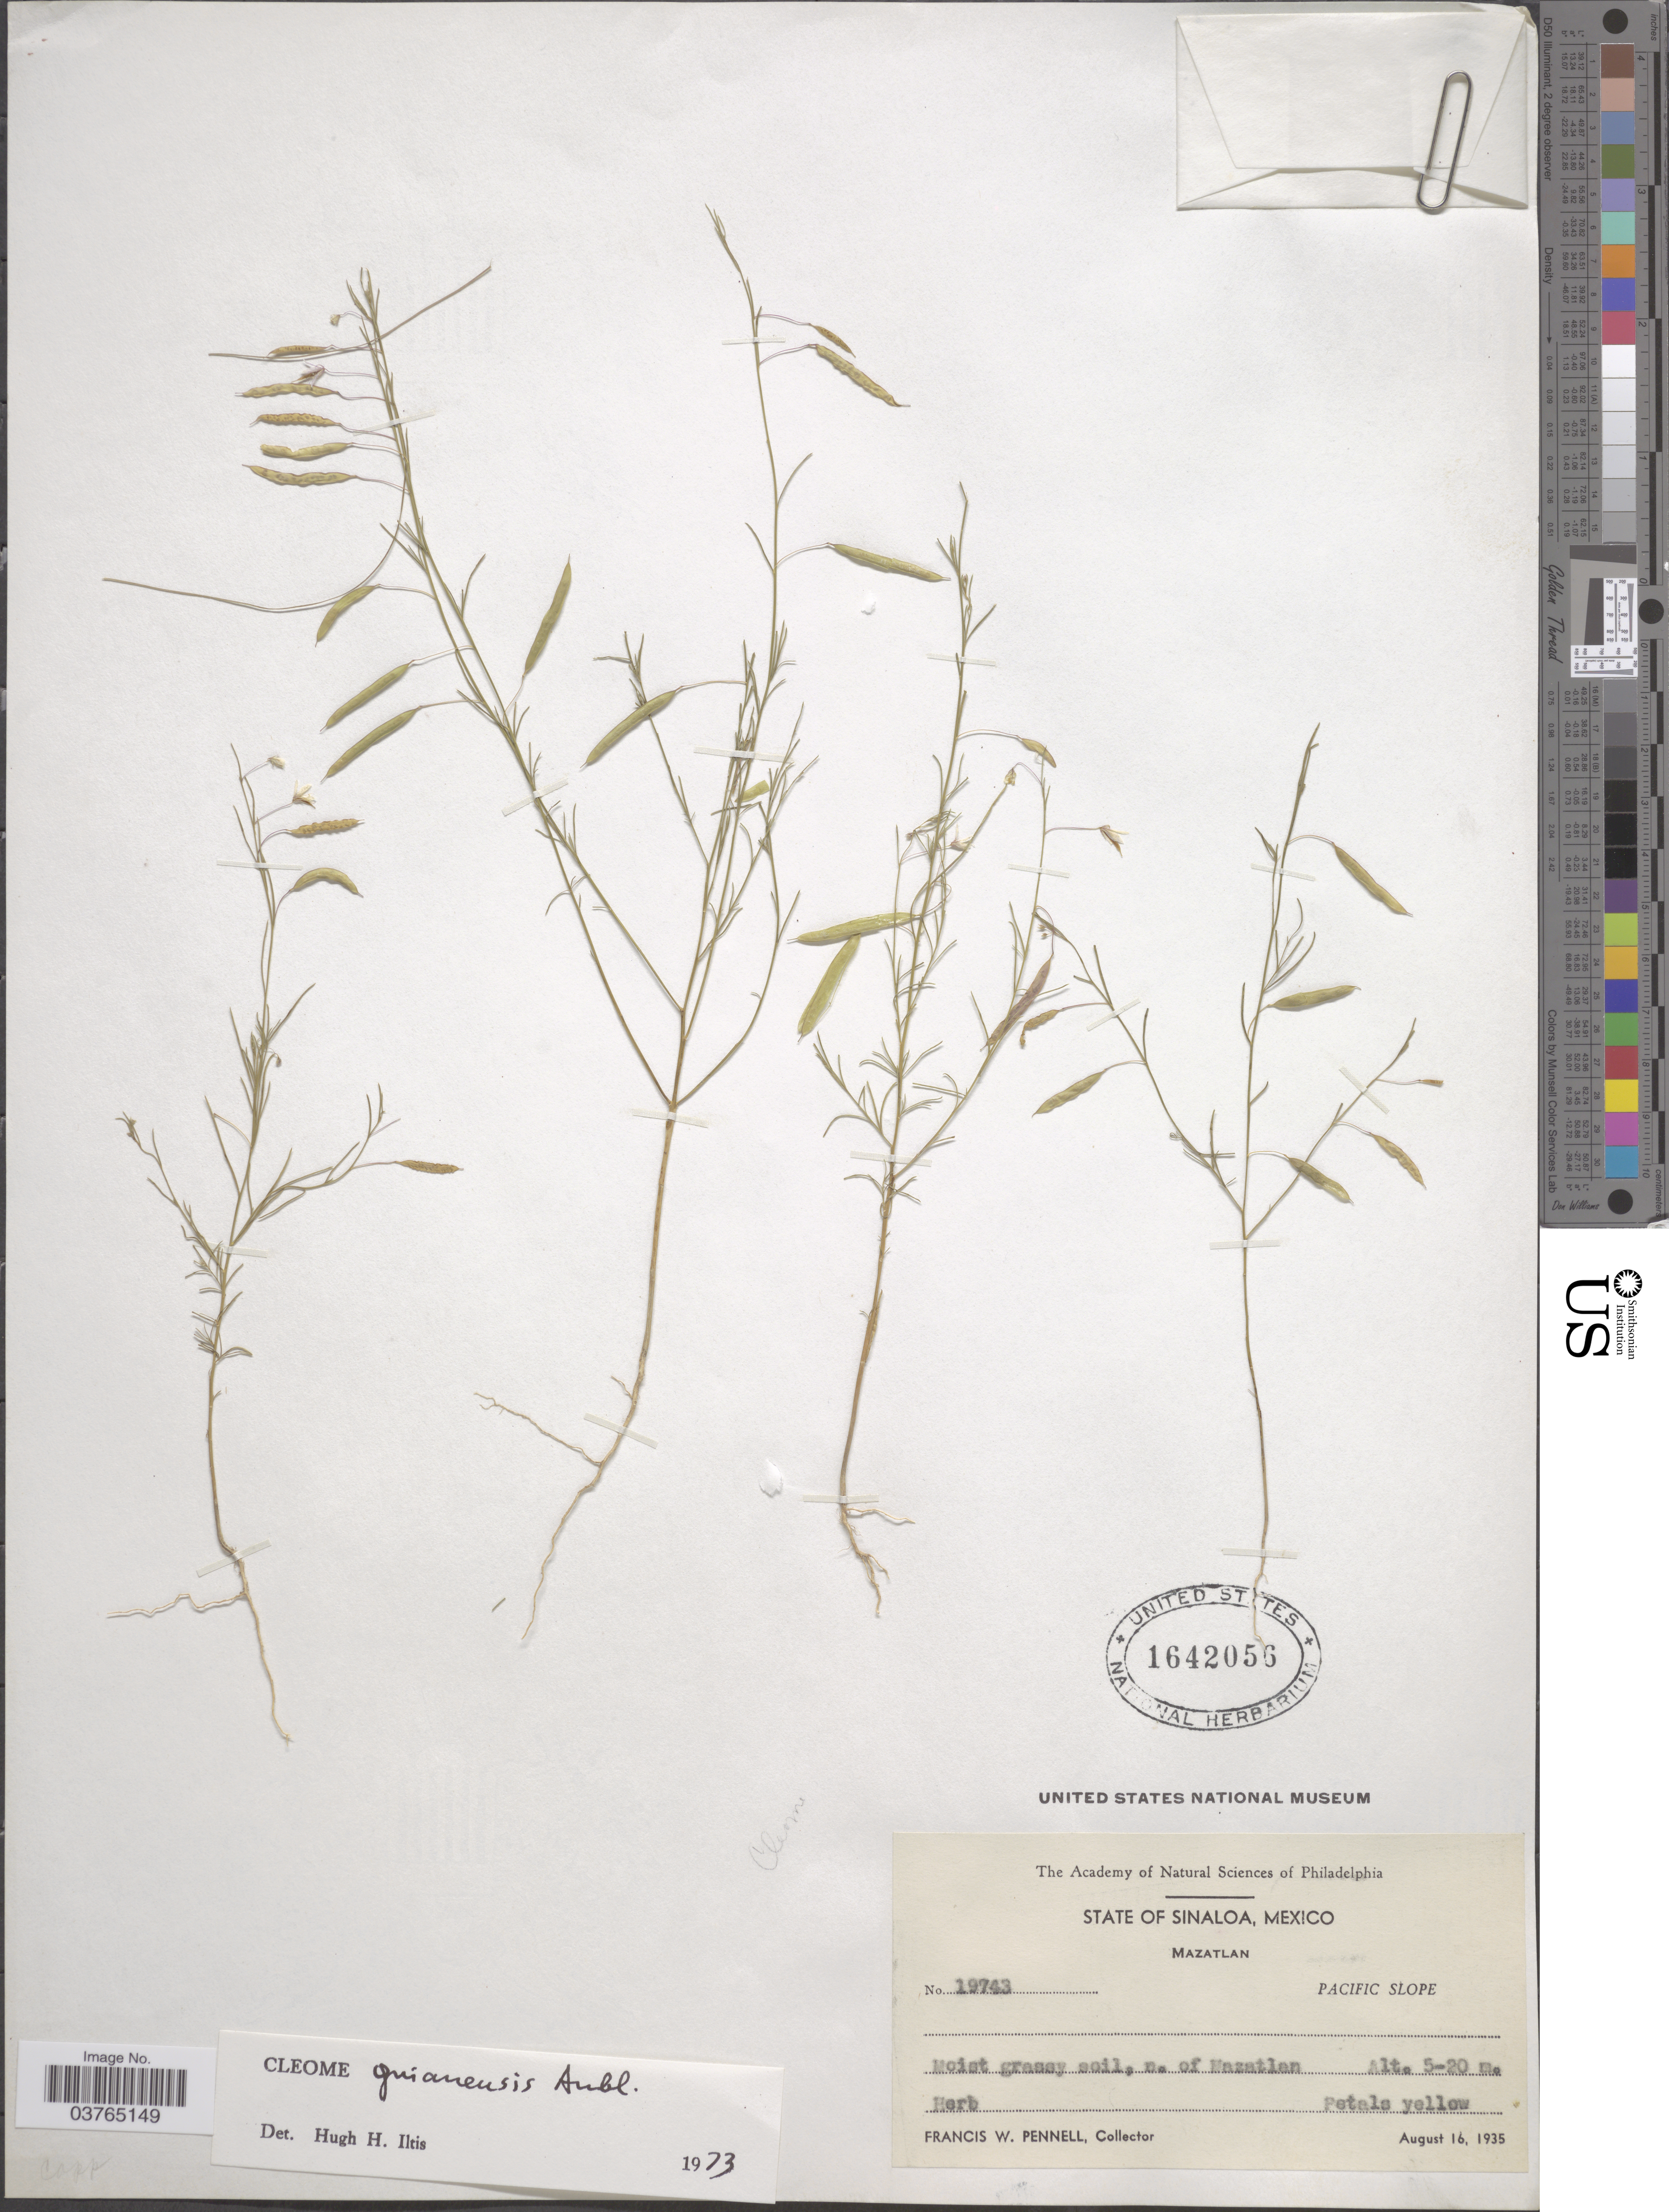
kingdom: Plantae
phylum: Tracheophyta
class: Magnoliopsida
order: Brassicales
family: Cleomaceae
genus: Physostemon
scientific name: Physostemon guianensis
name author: (Aubl.) Malme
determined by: Strong, M. T., (US), Smithsonian Institution - National Museum of Natural History (UNITED STATES)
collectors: F. W. Pennell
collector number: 19743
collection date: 1935-08-16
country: Mexico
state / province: Sinaloa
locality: Mazatlan. Pacific Slope. N. of Mazatlan.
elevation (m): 5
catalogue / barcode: US 1642056